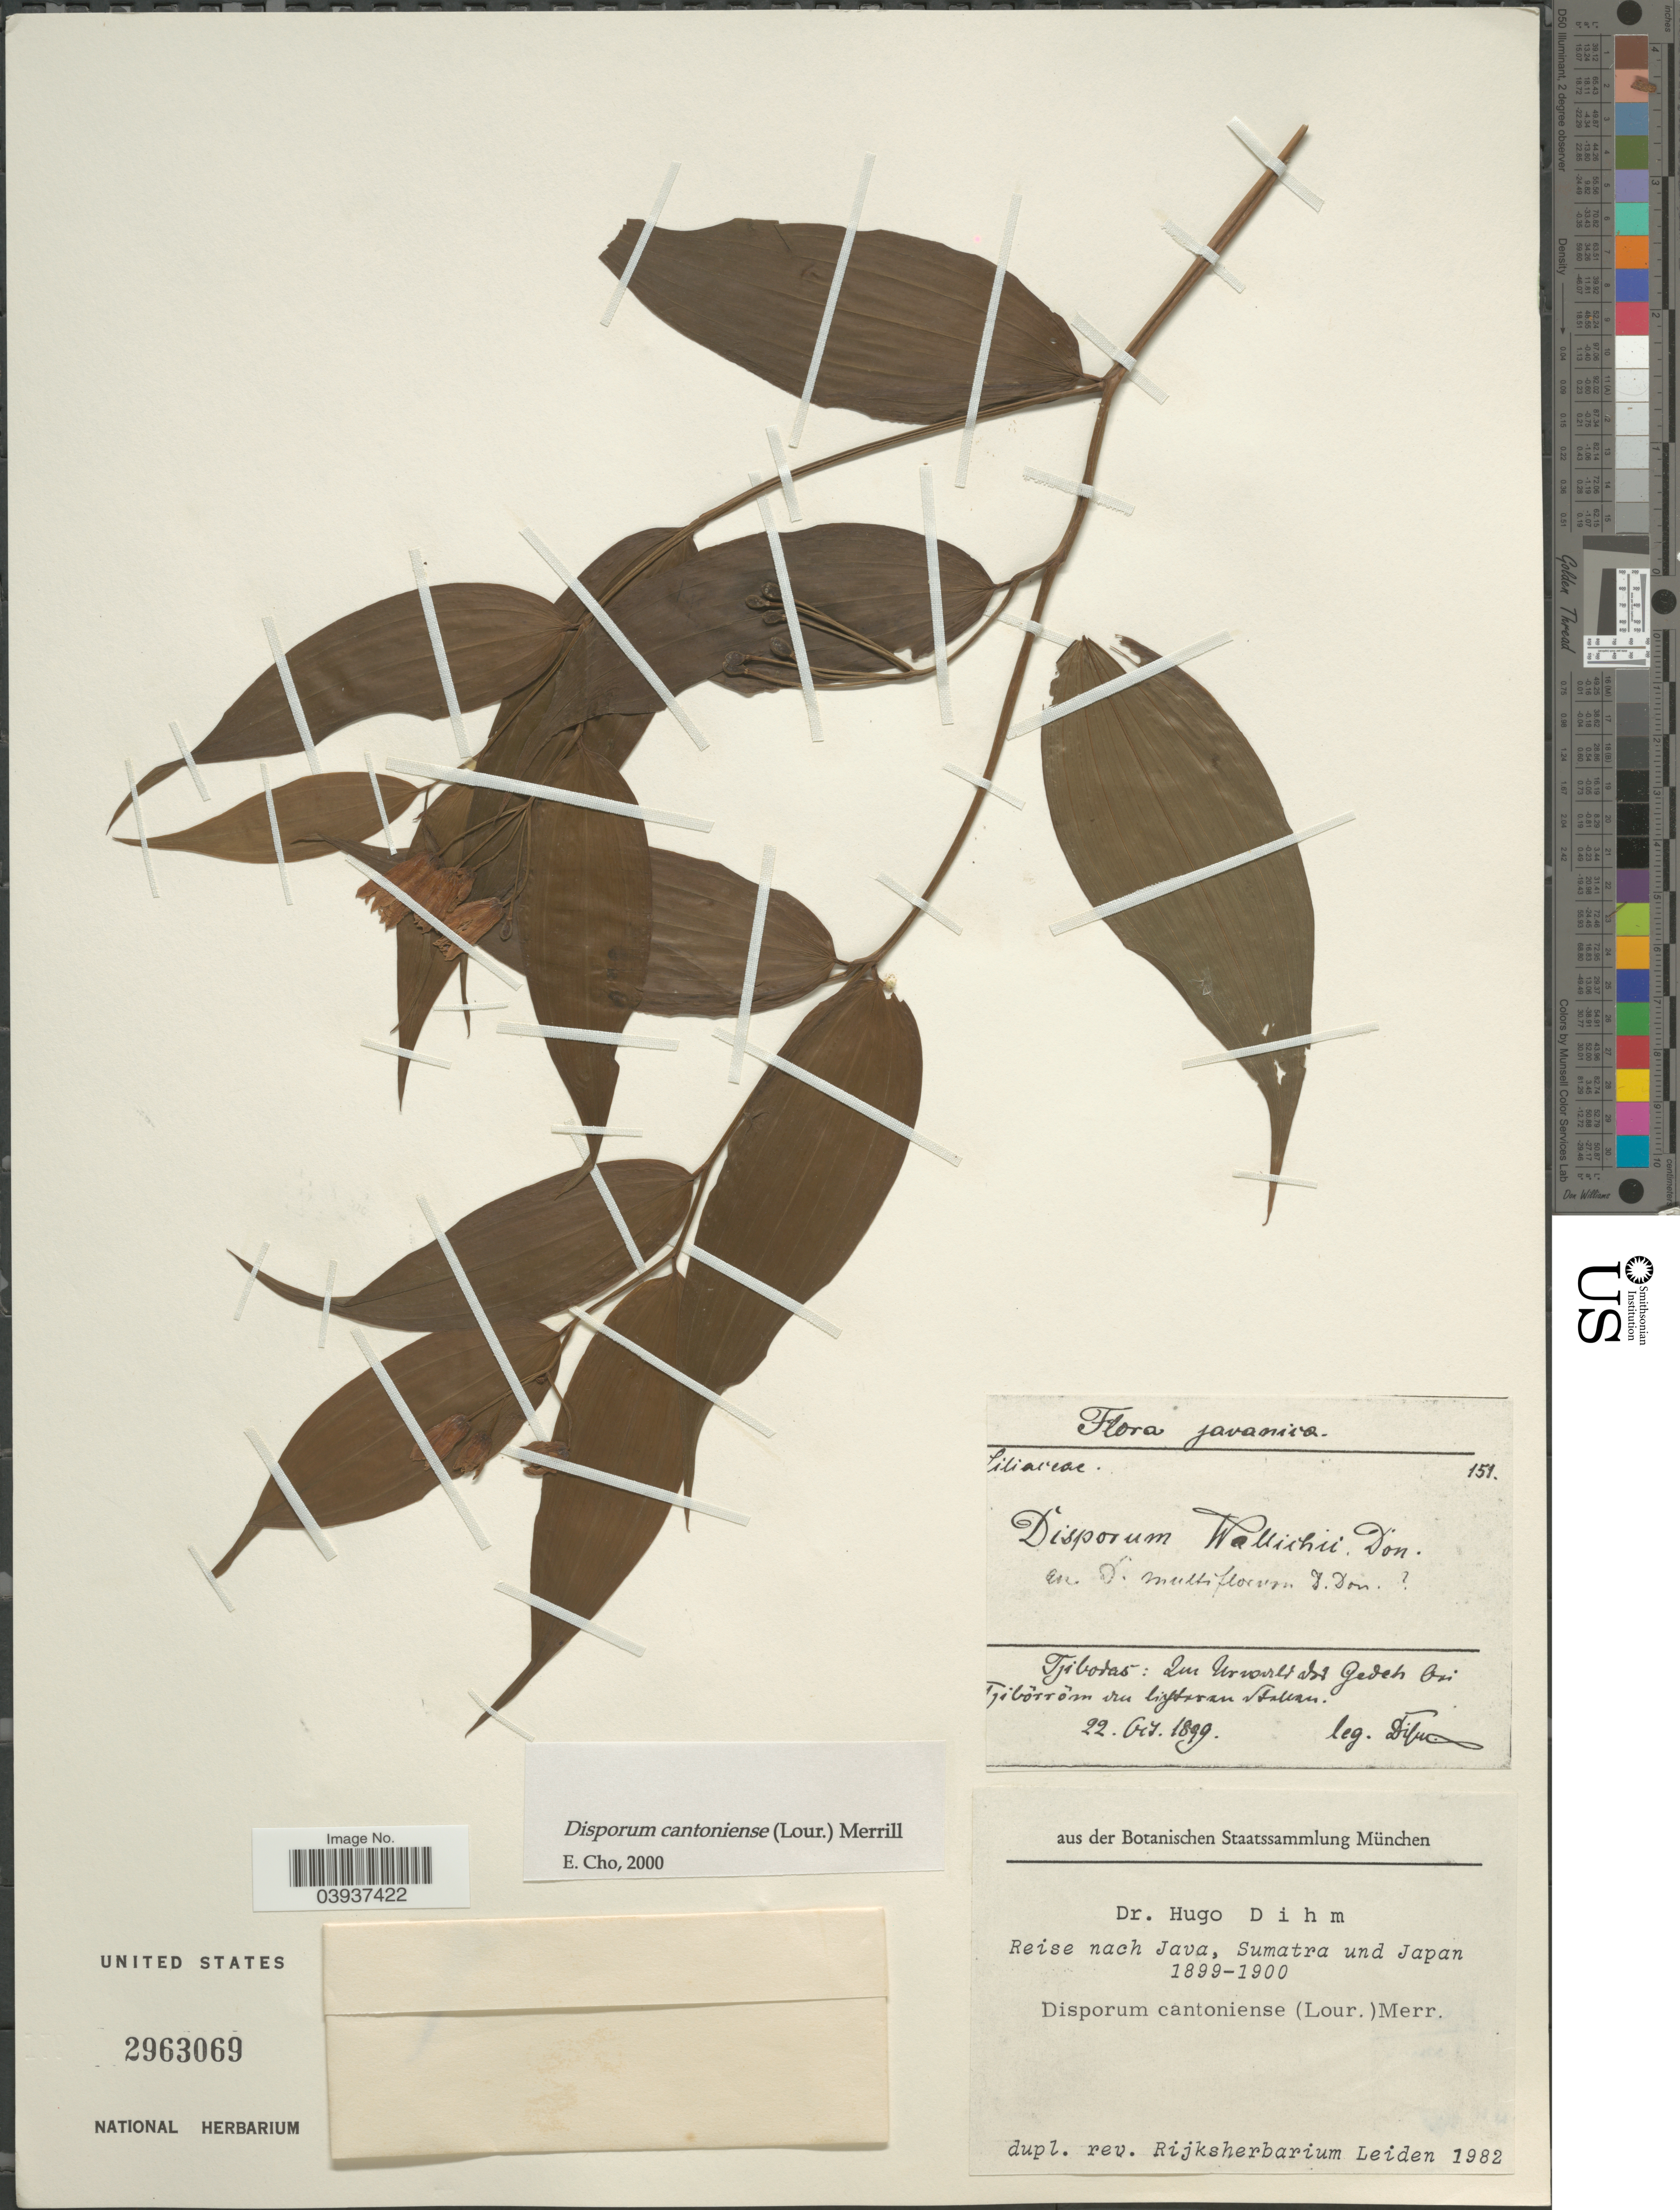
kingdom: Plantae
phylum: Tracheophyta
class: Liliopsida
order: Liliales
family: Colchicaceae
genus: Disporum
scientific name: Disporum cantoniense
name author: (Lour.) Merr.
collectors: H. Dihm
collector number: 151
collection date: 1899-10-22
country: Indonesia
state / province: Java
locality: Tjiboras: im Urwarld des Gedeh bei Tjiborrom du liftaran Stallan.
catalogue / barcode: US 2963069